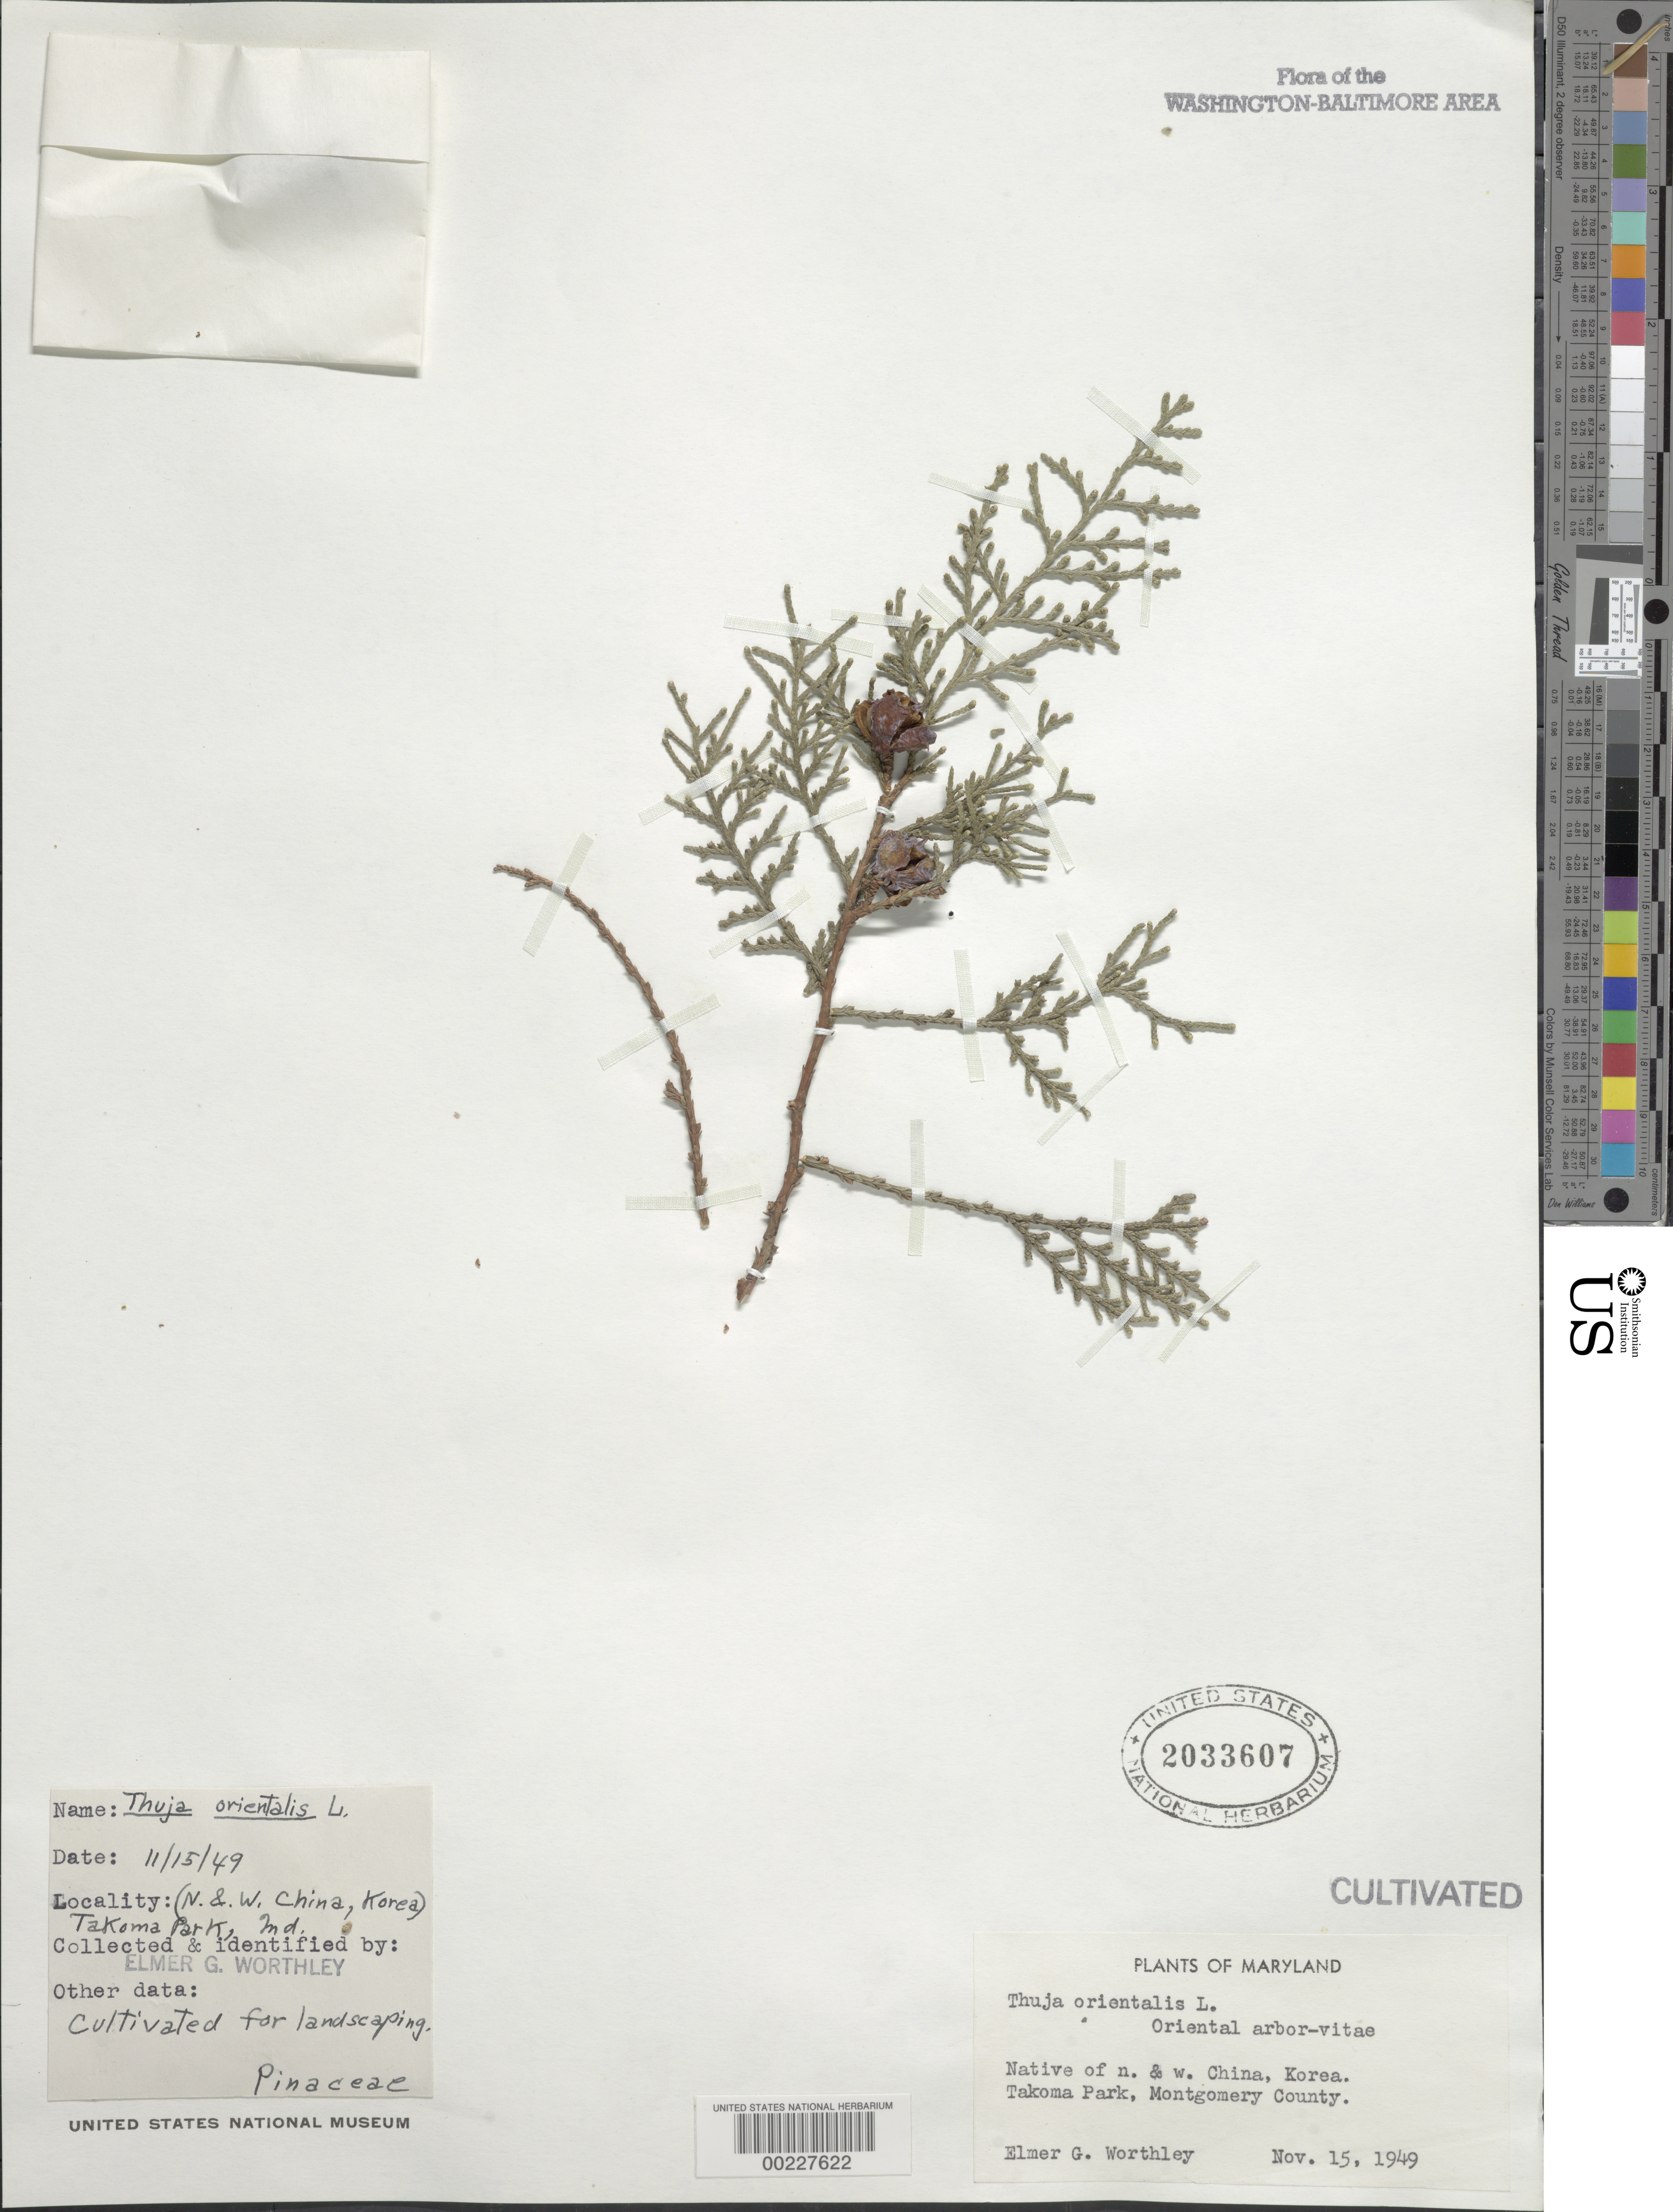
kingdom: Plantae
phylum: Tracheophyta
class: Pinopsida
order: Pinales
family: Cupressaceae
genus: Thuja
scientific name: Thuja orientalis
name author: L.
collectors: E. Worthley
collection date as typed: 15 Nov 1949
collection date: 1949-11-15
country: United States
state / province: Maryland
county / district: Montgomery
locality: Takoma Park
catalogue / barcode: US 2033607